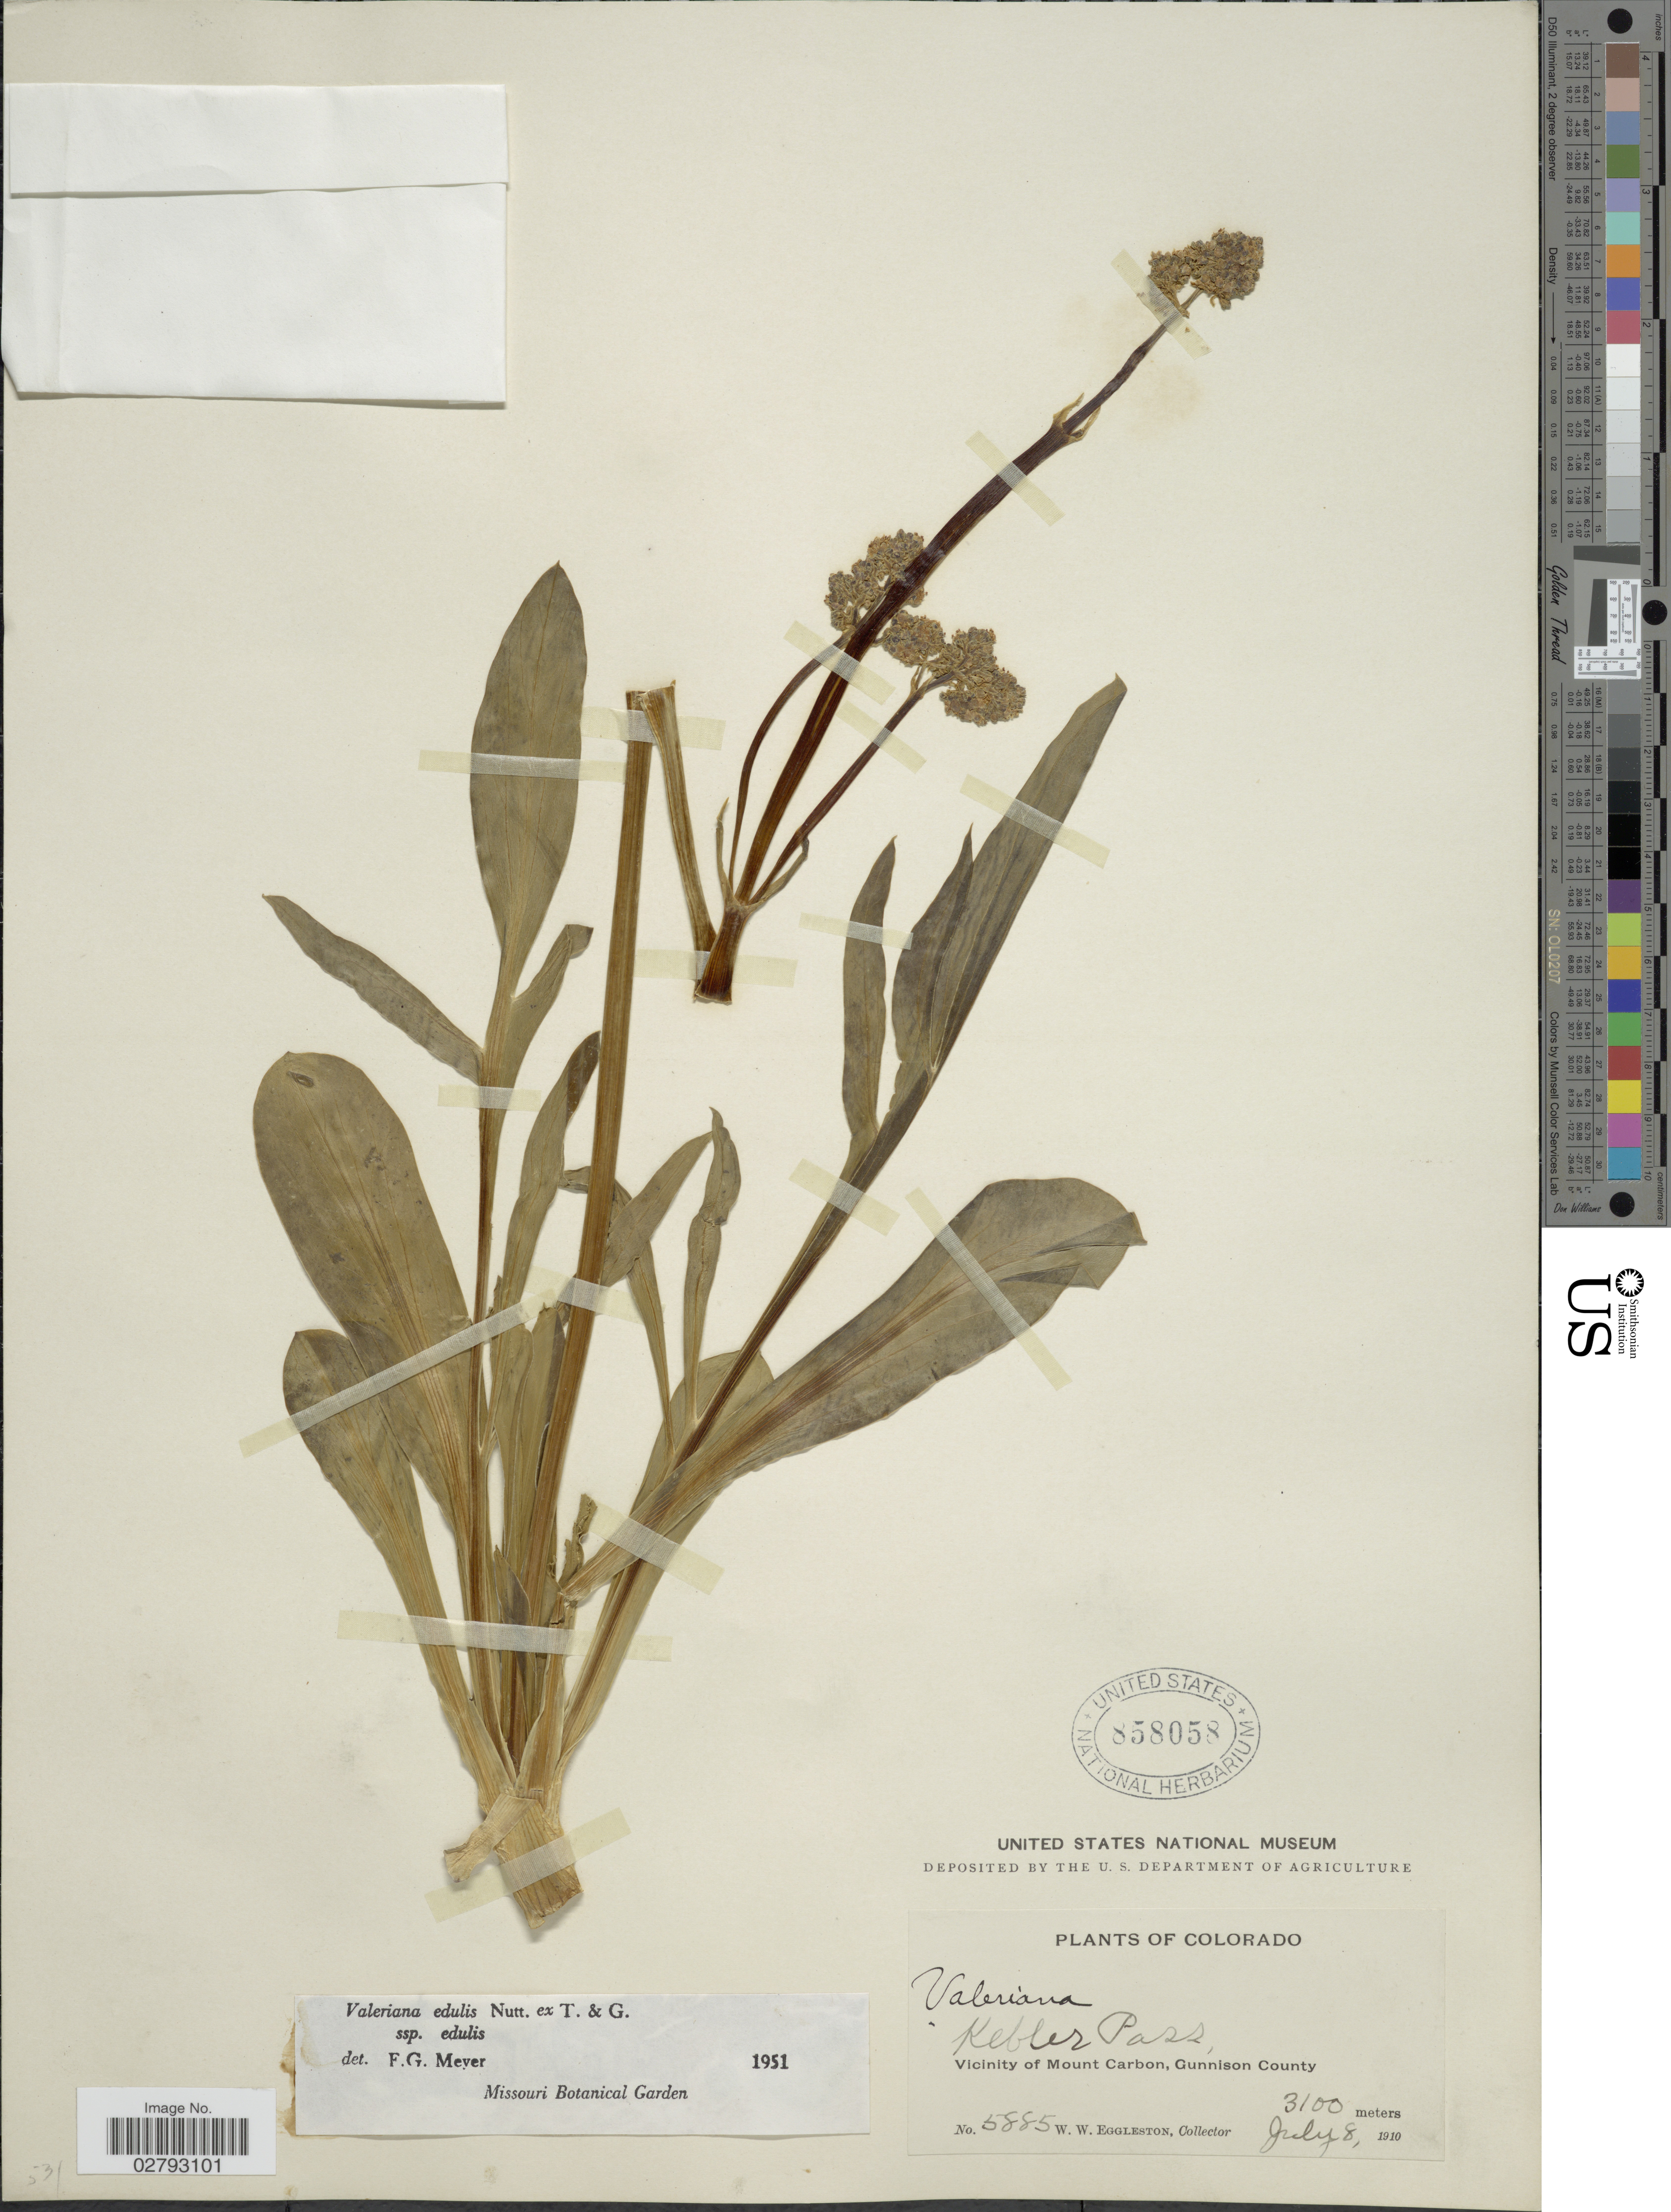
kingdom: Plantae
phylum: Tracheophyta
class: Magnoliopsida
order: Dipsacales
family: Caprifoliaceae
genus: Valeriana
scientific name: Valeriana edulis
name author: Nutt.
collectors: W. W. Eggleston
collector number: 5885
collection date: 1910-07-08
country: United States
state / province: Colorado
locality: Kebler Pass, Vicinity of Mount Carbon, Gunnison County.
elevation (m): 3100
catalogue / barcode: US 858058